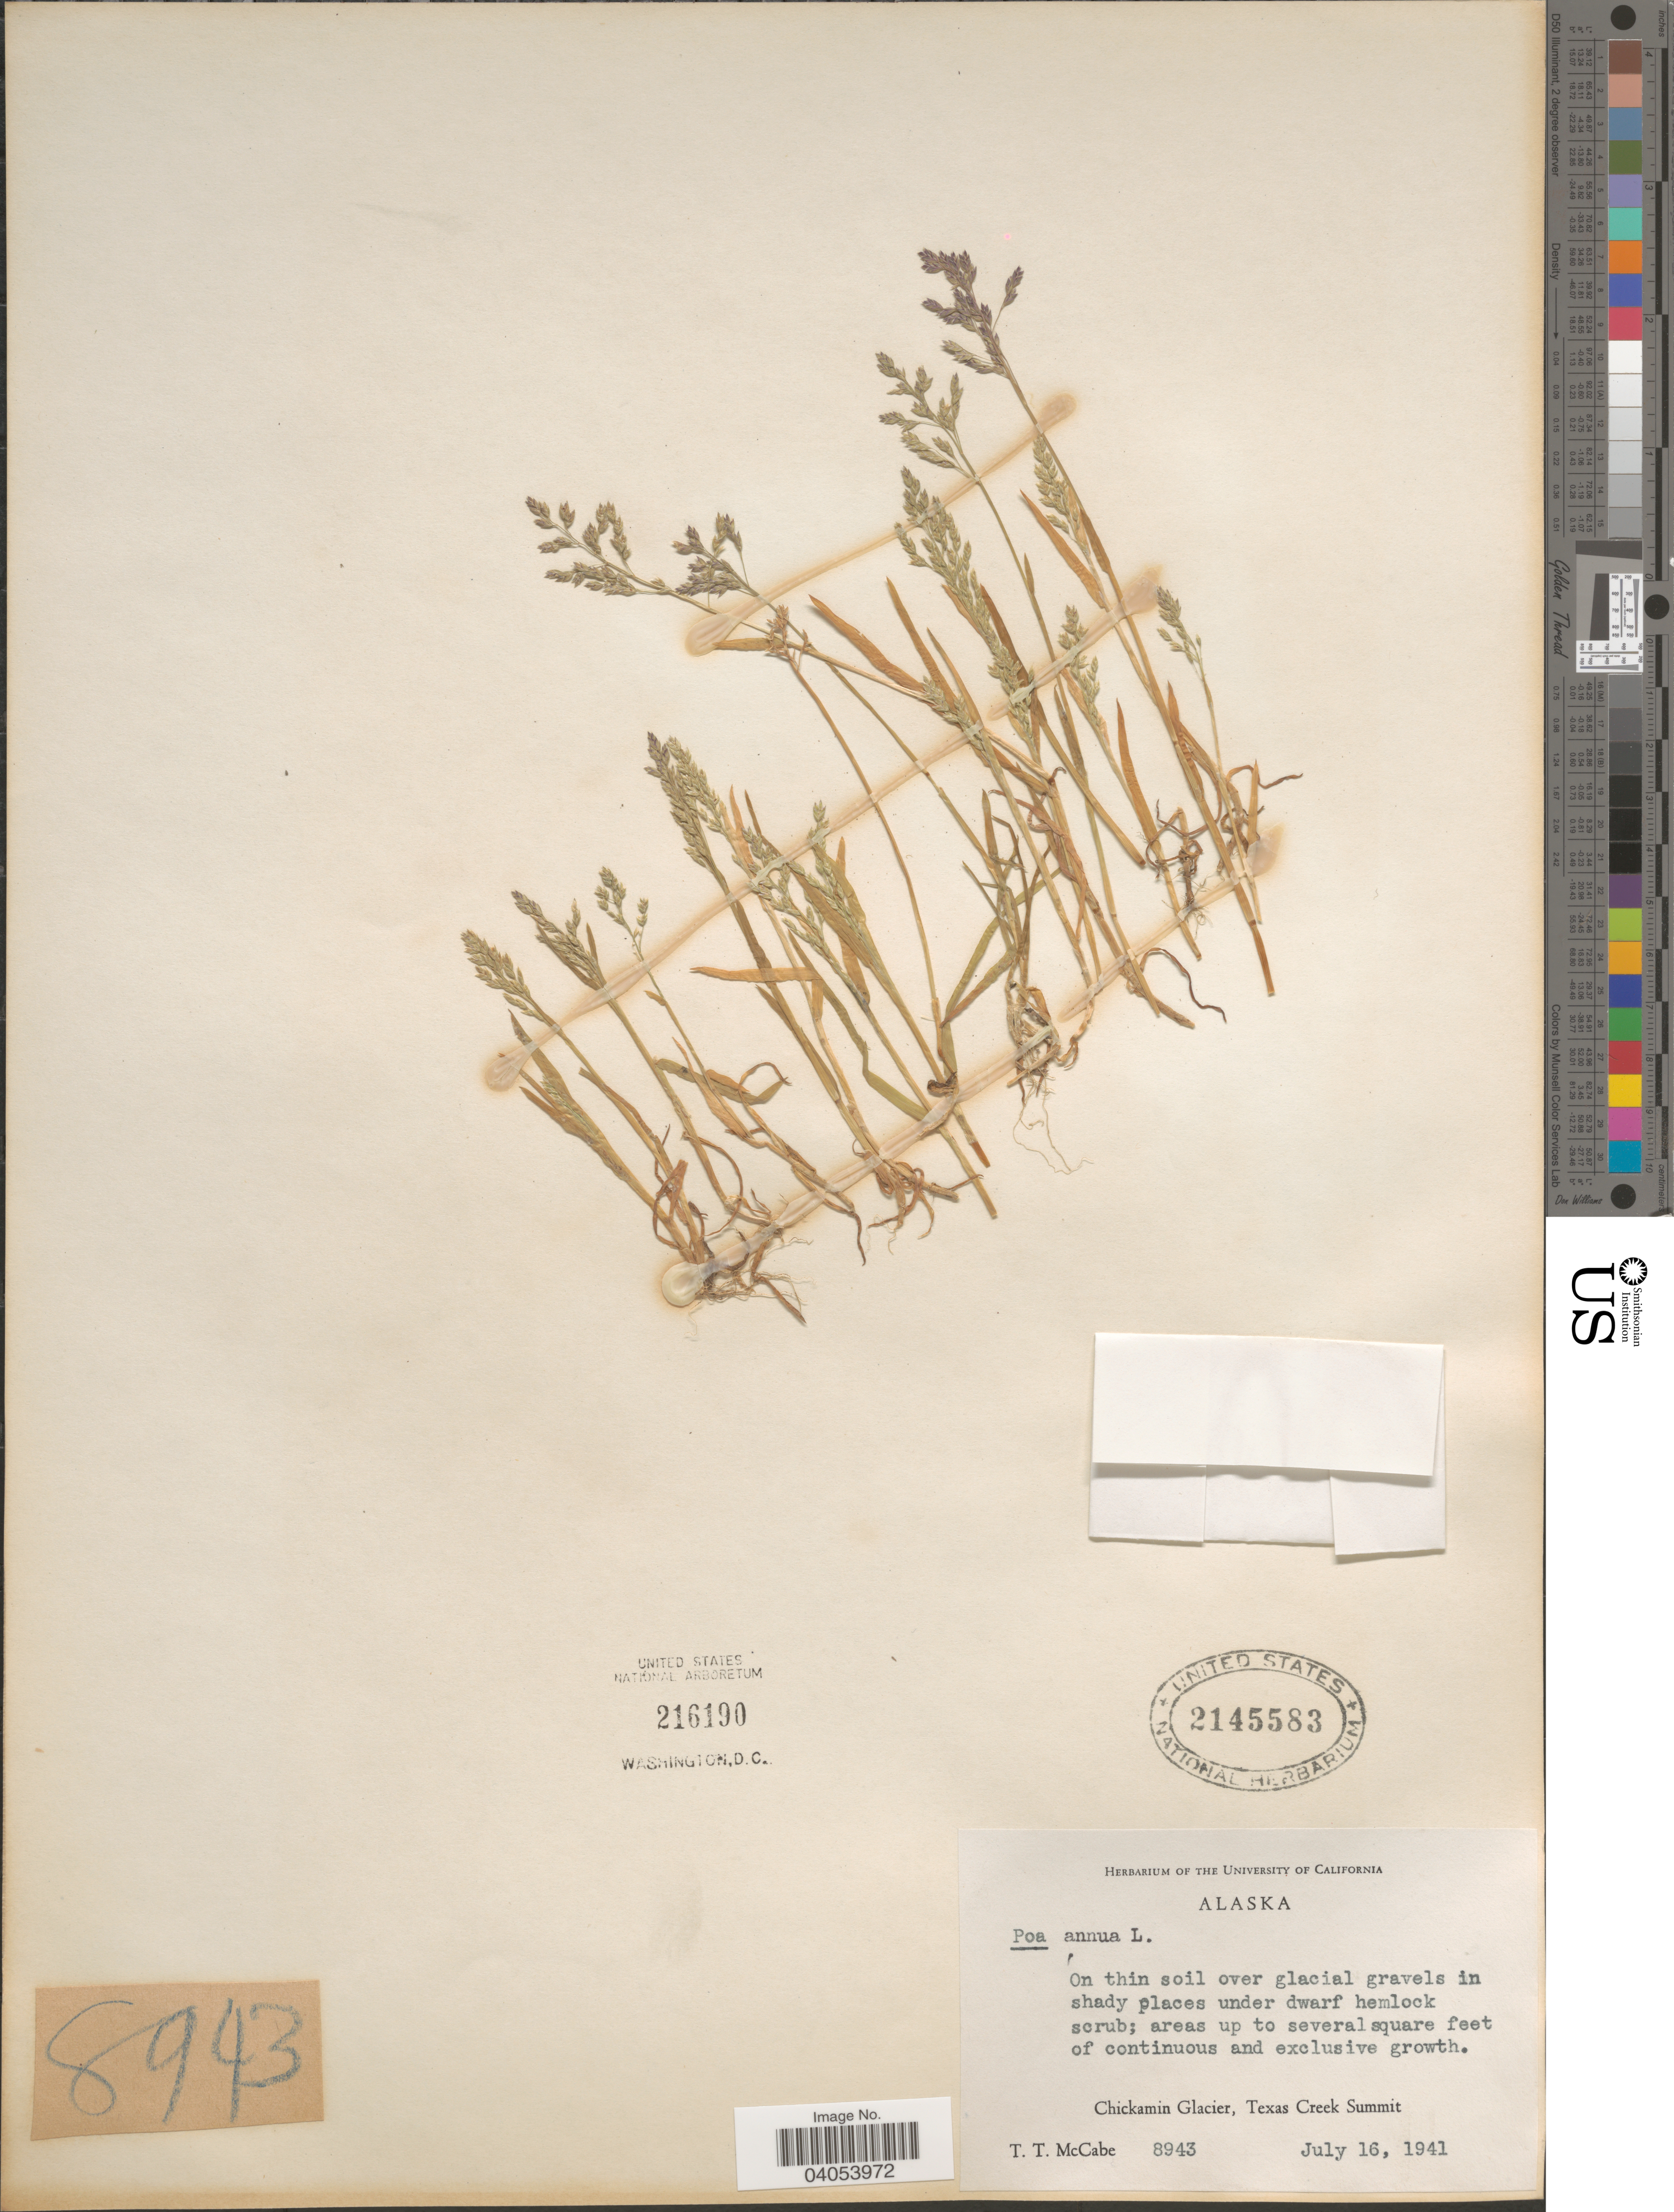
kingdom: Plantae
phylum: Tracheophyta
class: Liliopsida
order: Poales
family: Poaceae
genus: Poa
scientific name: Poa annua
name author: L.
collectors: T. McCabe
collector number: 8943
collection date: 1941-07-16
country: United States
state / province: Alaska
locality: Chickamin Glacier, Texas Creek Summit.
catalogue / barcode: US 2145583